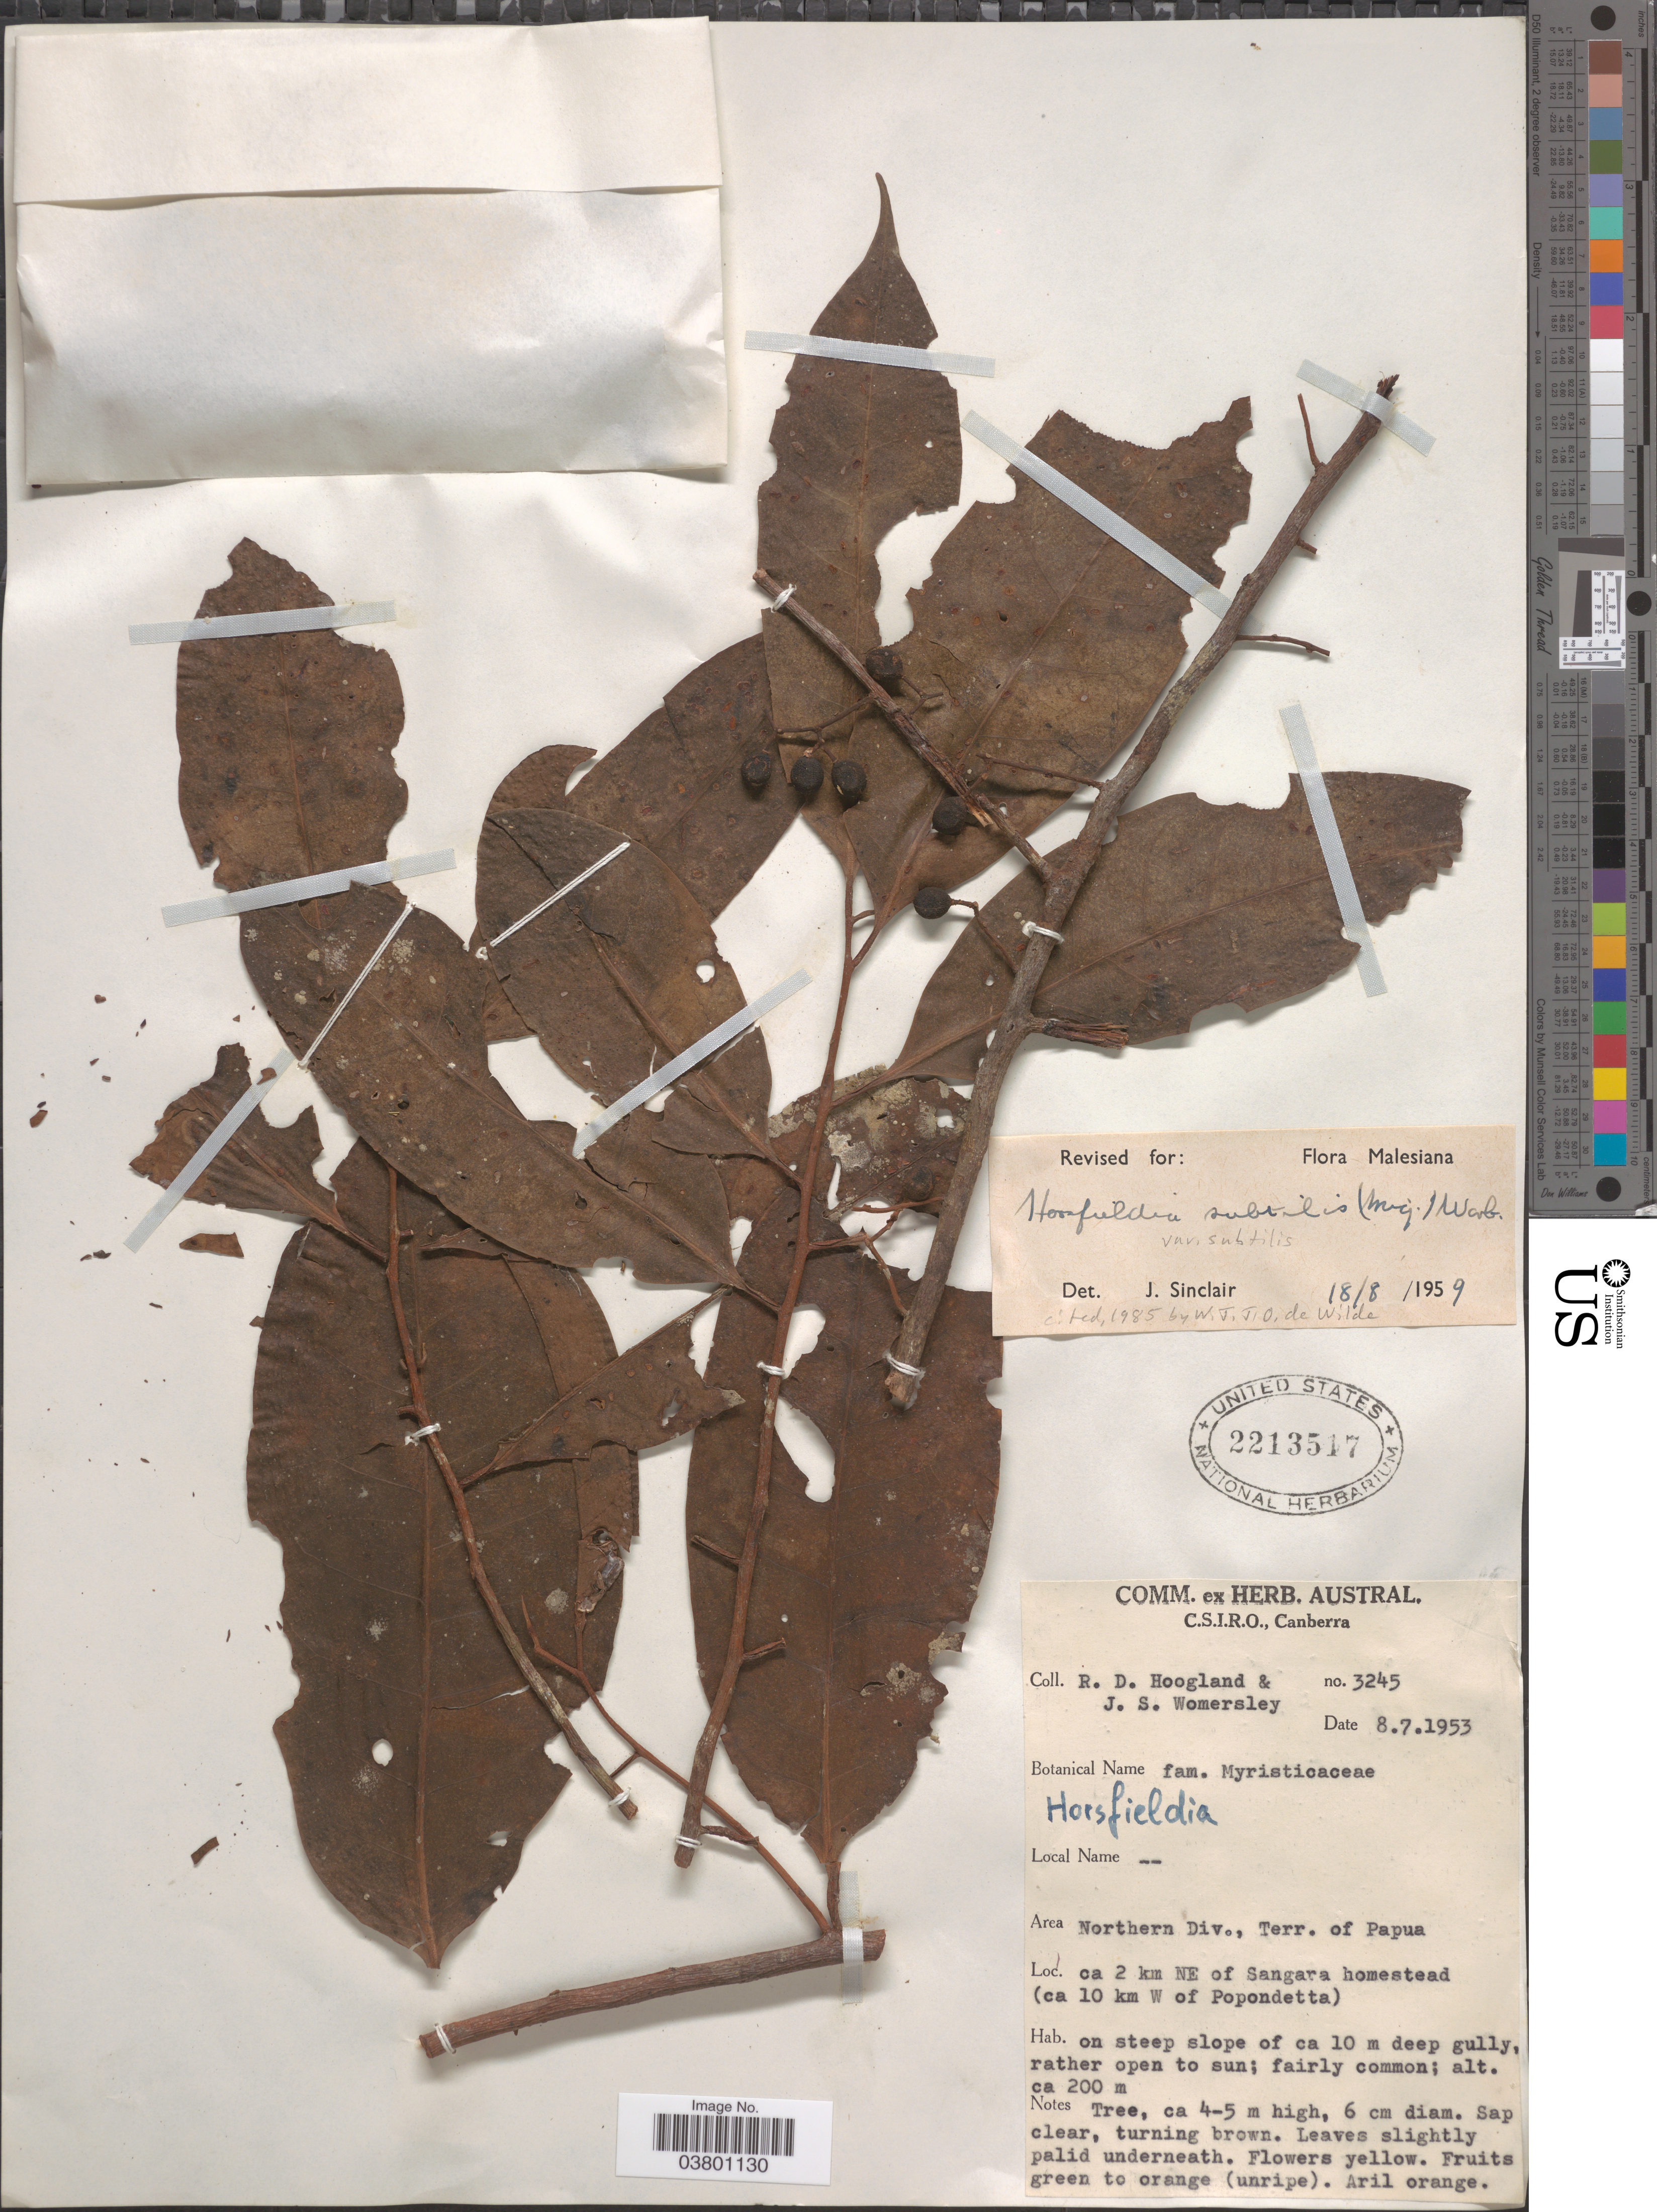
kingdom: Plantae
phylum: Tracheophyta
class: Magnoliopsida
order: Magnoliales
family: Myristicaceae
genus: Horsfieldia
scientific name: Horsfieldia subtilis var. subtilis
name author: Warb.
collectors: R. D. Hoogland & J. S. Womersley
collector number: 3245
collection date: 1953-07-08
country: Papua New Guinea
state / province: Northern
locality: Area Northern Div., Terr. of Papua. ca 2 km NE of Sangara homestead (ca 10 km W of Popondetta).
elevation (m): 200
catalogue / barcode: US 2213517